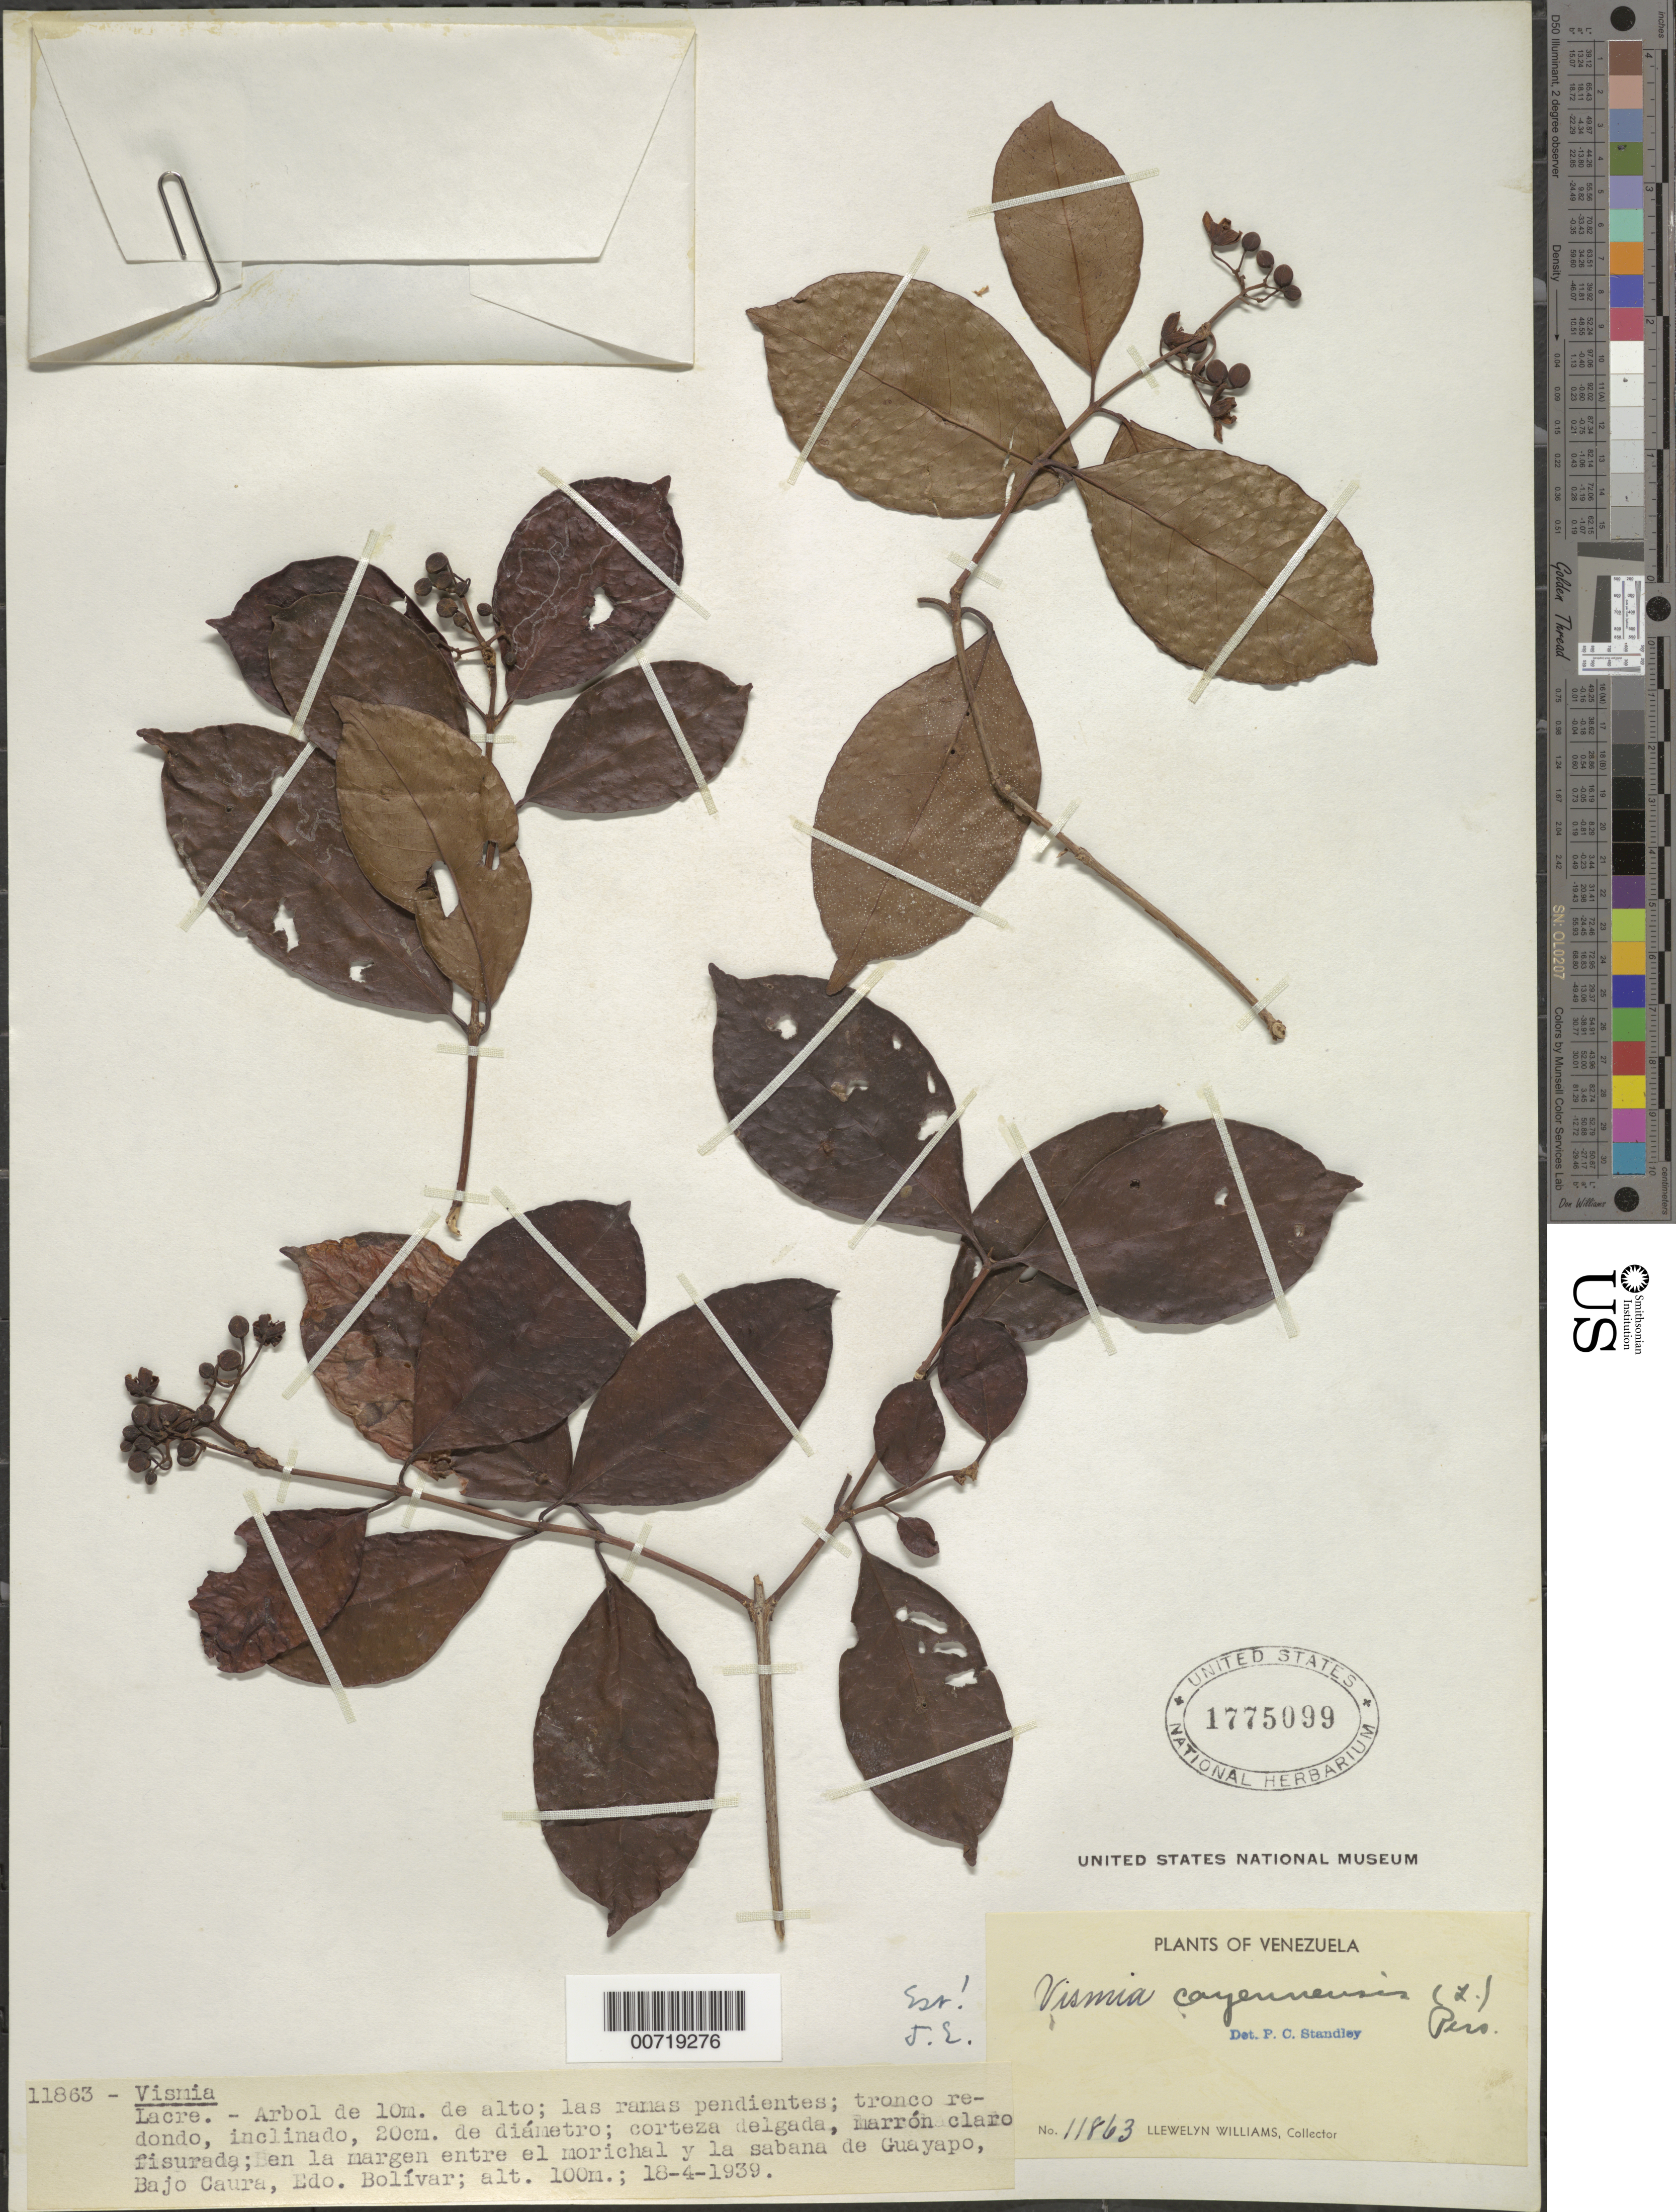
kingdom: Plantae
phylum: Tracheophyta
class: Magnoliopsida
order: Malpighiales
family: Hypericaceae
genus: Vismia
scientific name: Vismia cayennensis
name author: (Jacq.) Pers.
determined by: Ewan, J. A.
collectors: Ll. Williams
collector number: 11863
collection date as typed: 18-Apr-39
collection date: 1939-04-18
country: Venezuela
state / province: Bolívar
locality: Guayapo, Bajo Caura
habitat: Margen enter el morichal y la sabana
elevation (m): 100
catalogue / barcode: US 1775099